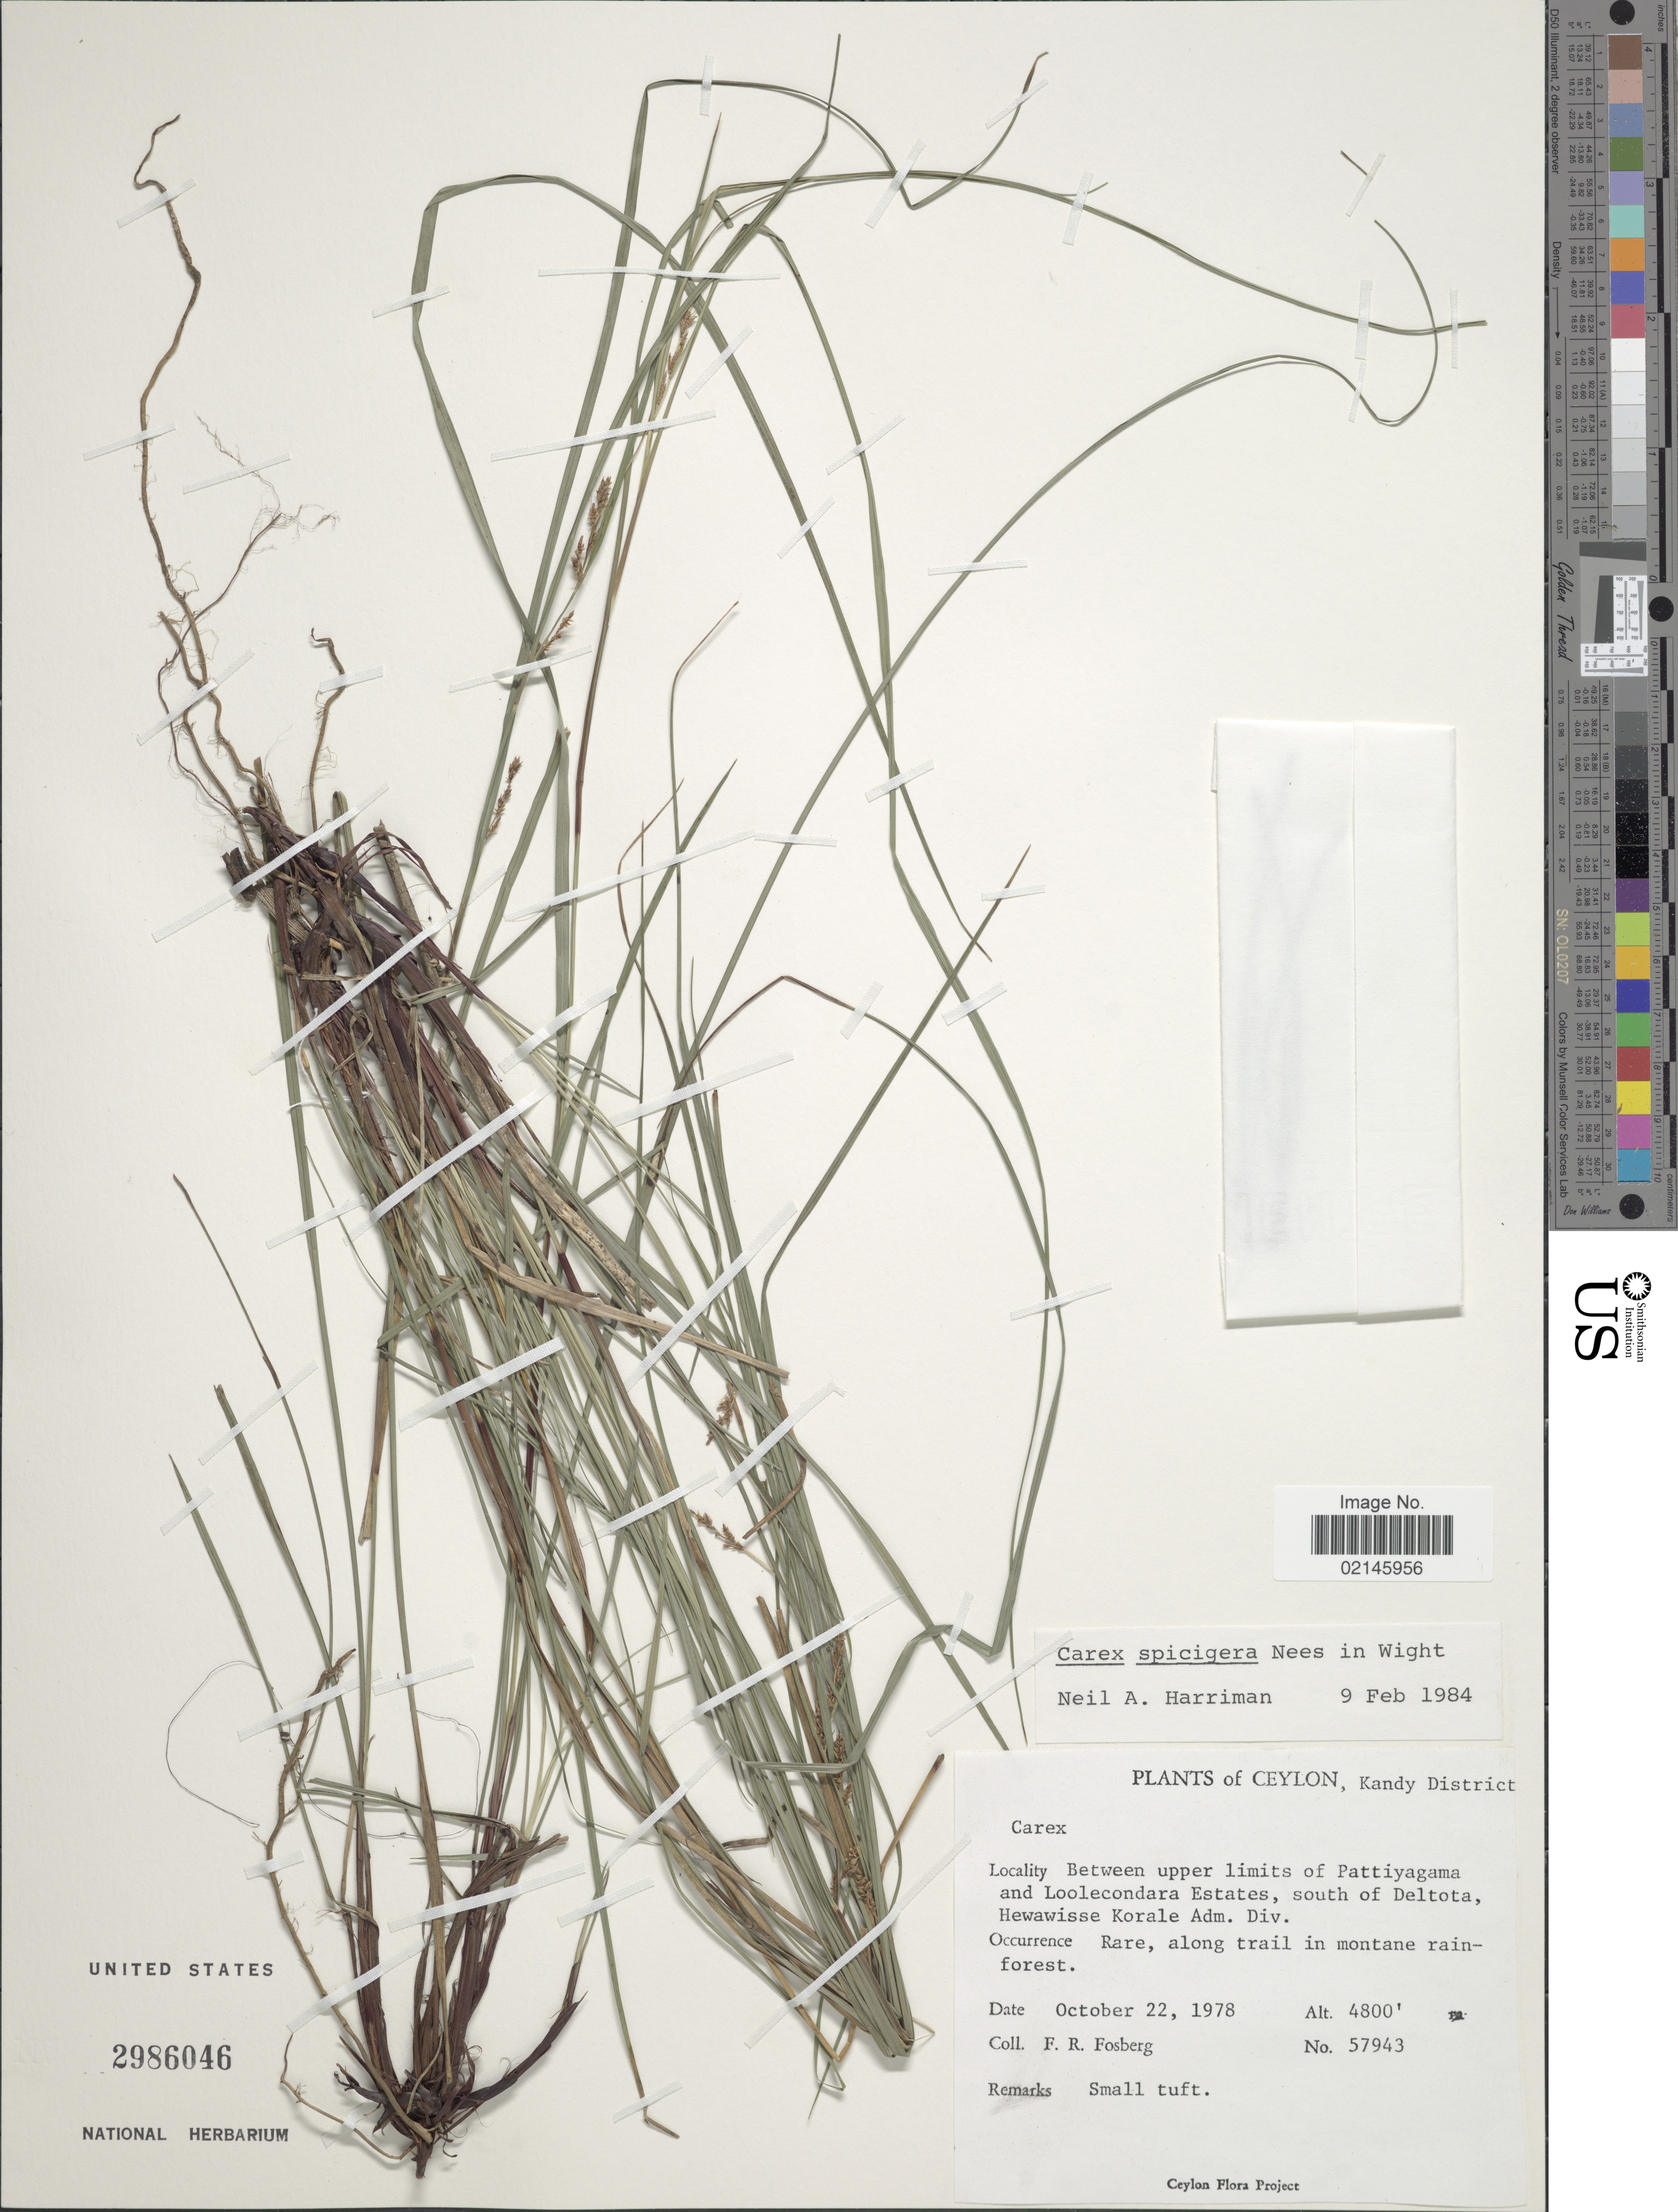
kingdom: Plantae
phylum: Tracheophyta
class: Liliopsida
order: Poales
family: Cyperaceae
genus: Carex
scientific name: Carex spicigera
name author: Nees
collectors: F. R. Fosberg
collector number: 57943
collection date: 1978-10-22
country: Sri Lanka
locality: Ceylon, Kandy District. Between upper limits of Pattiyagama and loolecondara Estates, south of Deltota Hewawisse Korale Adm. Div. along trail in montane rainforest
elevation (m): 1463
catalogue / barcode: US 2986046